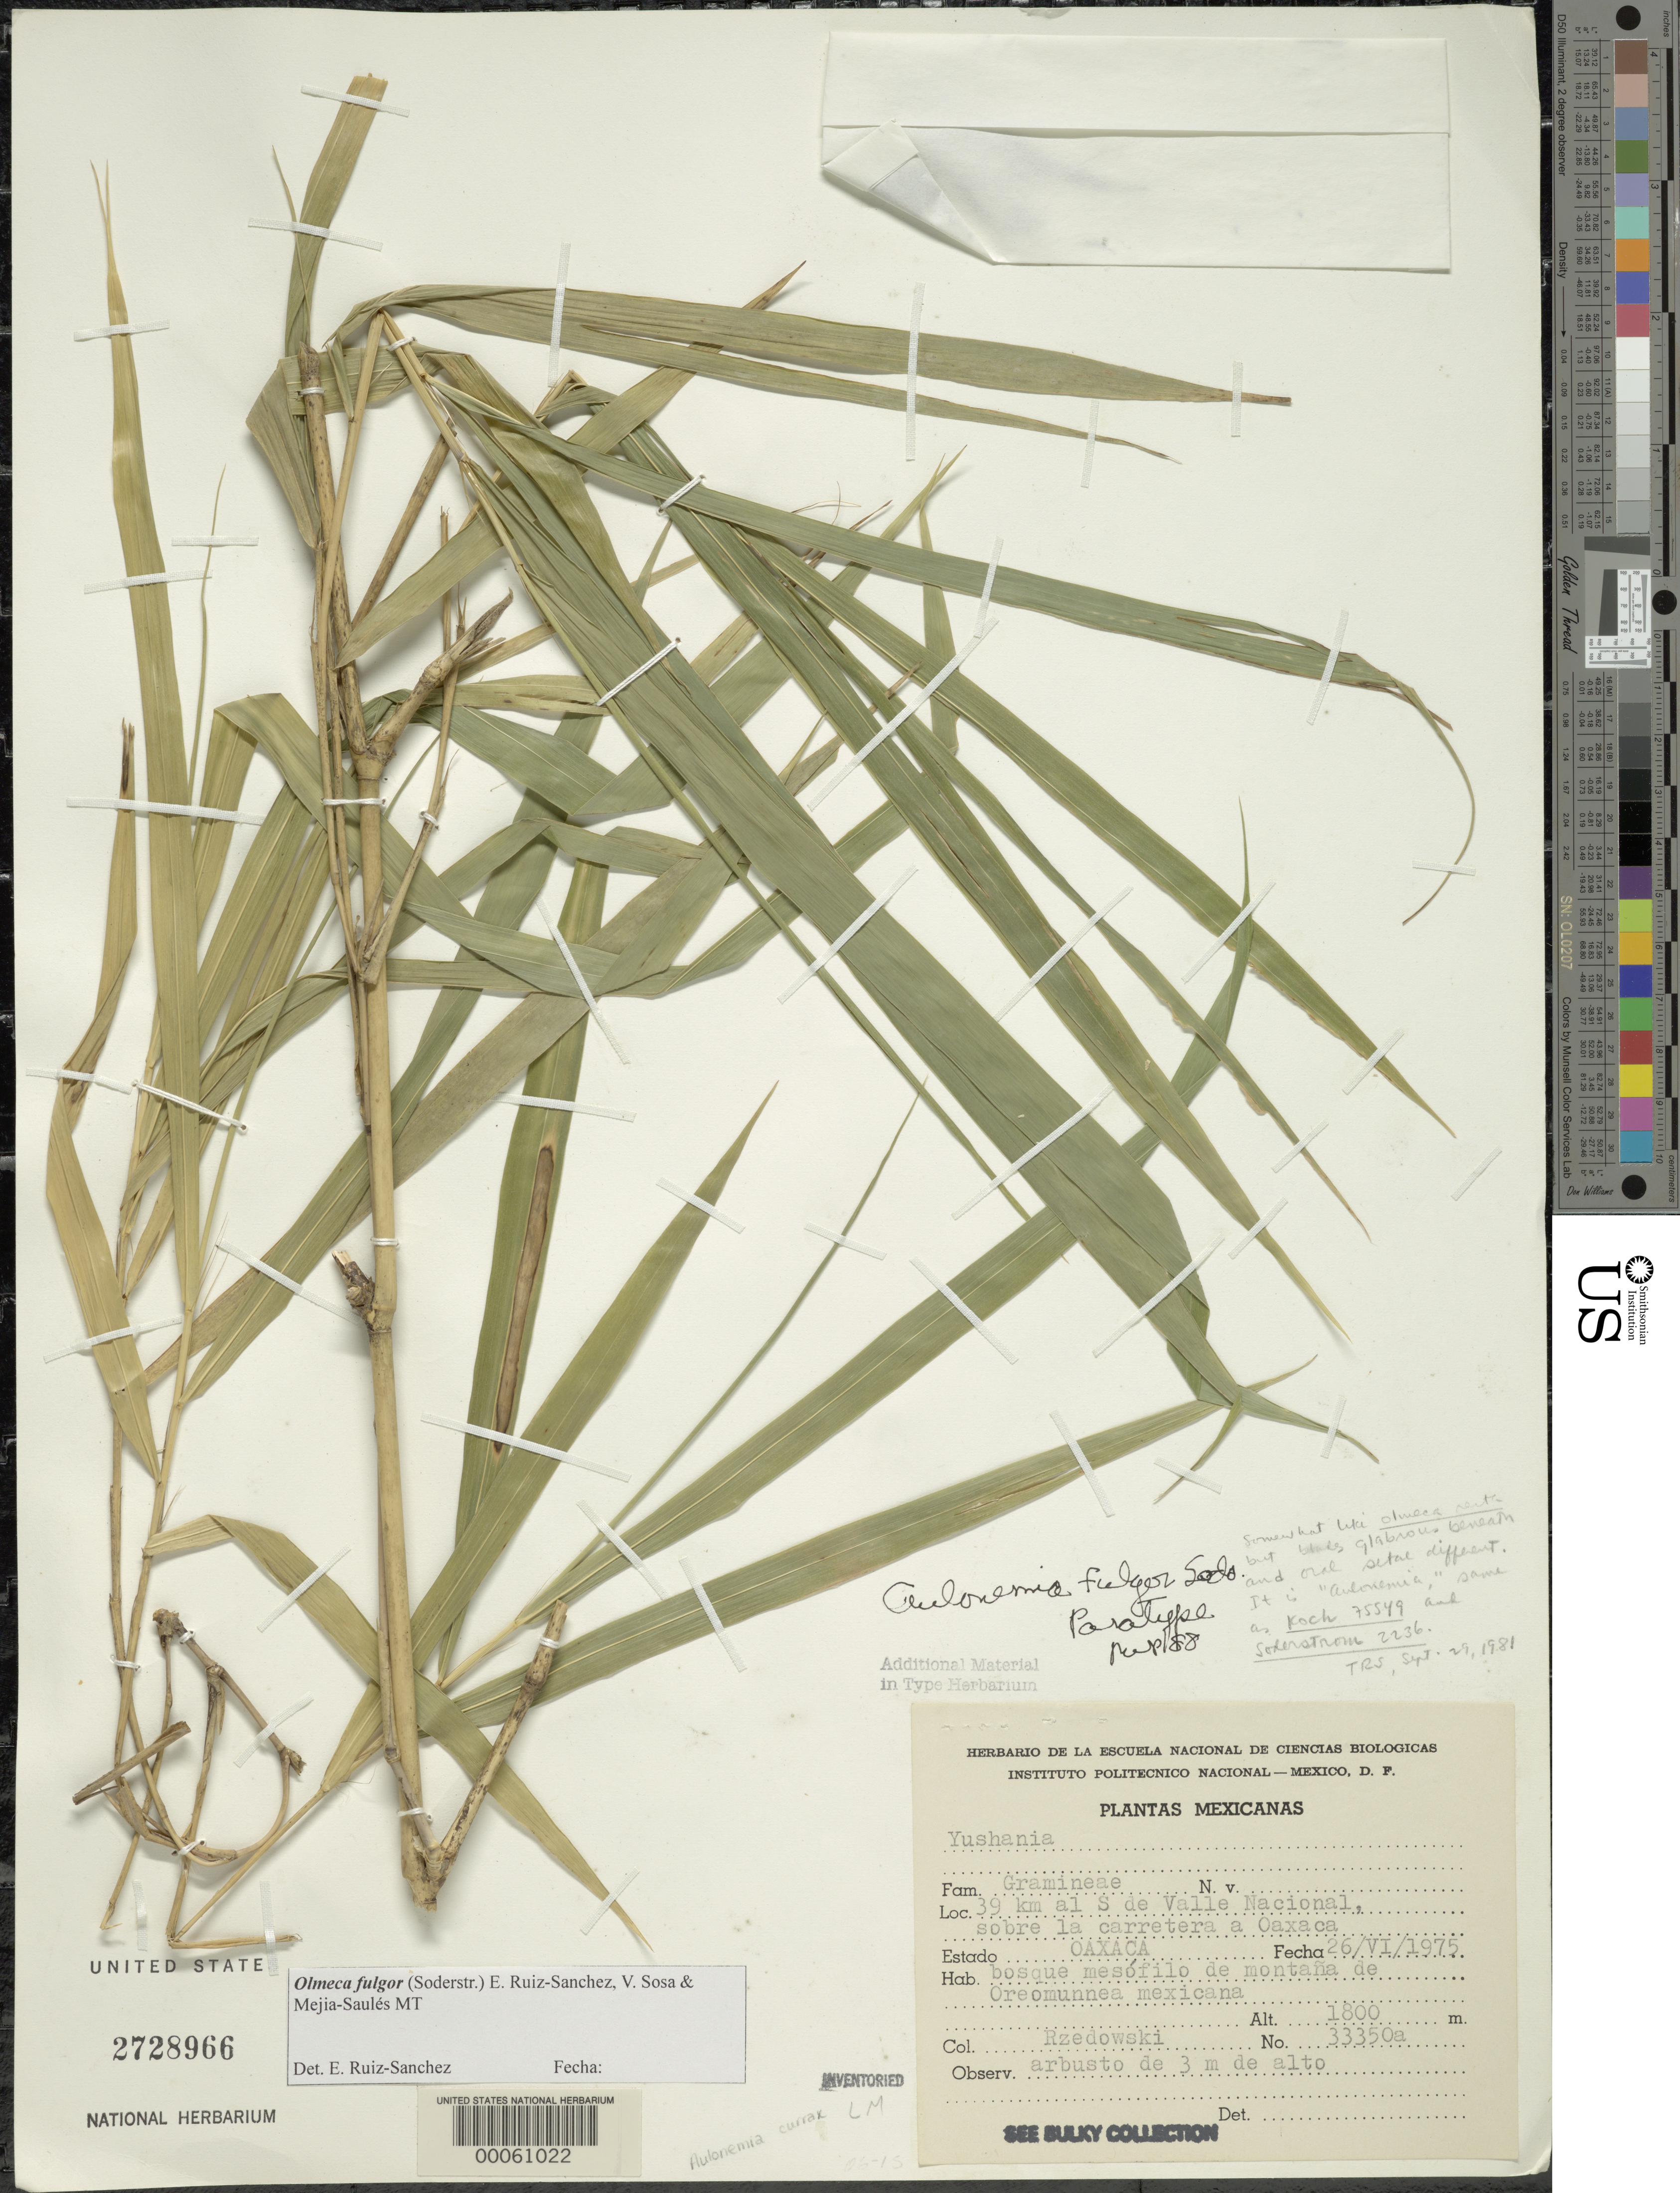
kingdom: Plantae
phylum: Tracheophyta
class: Liliopsida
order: Poales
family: Poaceae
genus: Olmeca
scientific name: Olmeca fulgor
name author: (Soderstr.) Ruíz-Sanchez et al.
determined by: Ruíz-Sanchez, E.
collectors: J. Rzedowski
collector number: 33350 A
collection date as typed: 26 Jun 1975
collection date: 1975-06-26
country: Mexico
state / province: Oaxaca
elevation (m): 1800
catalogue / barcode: US 2728966